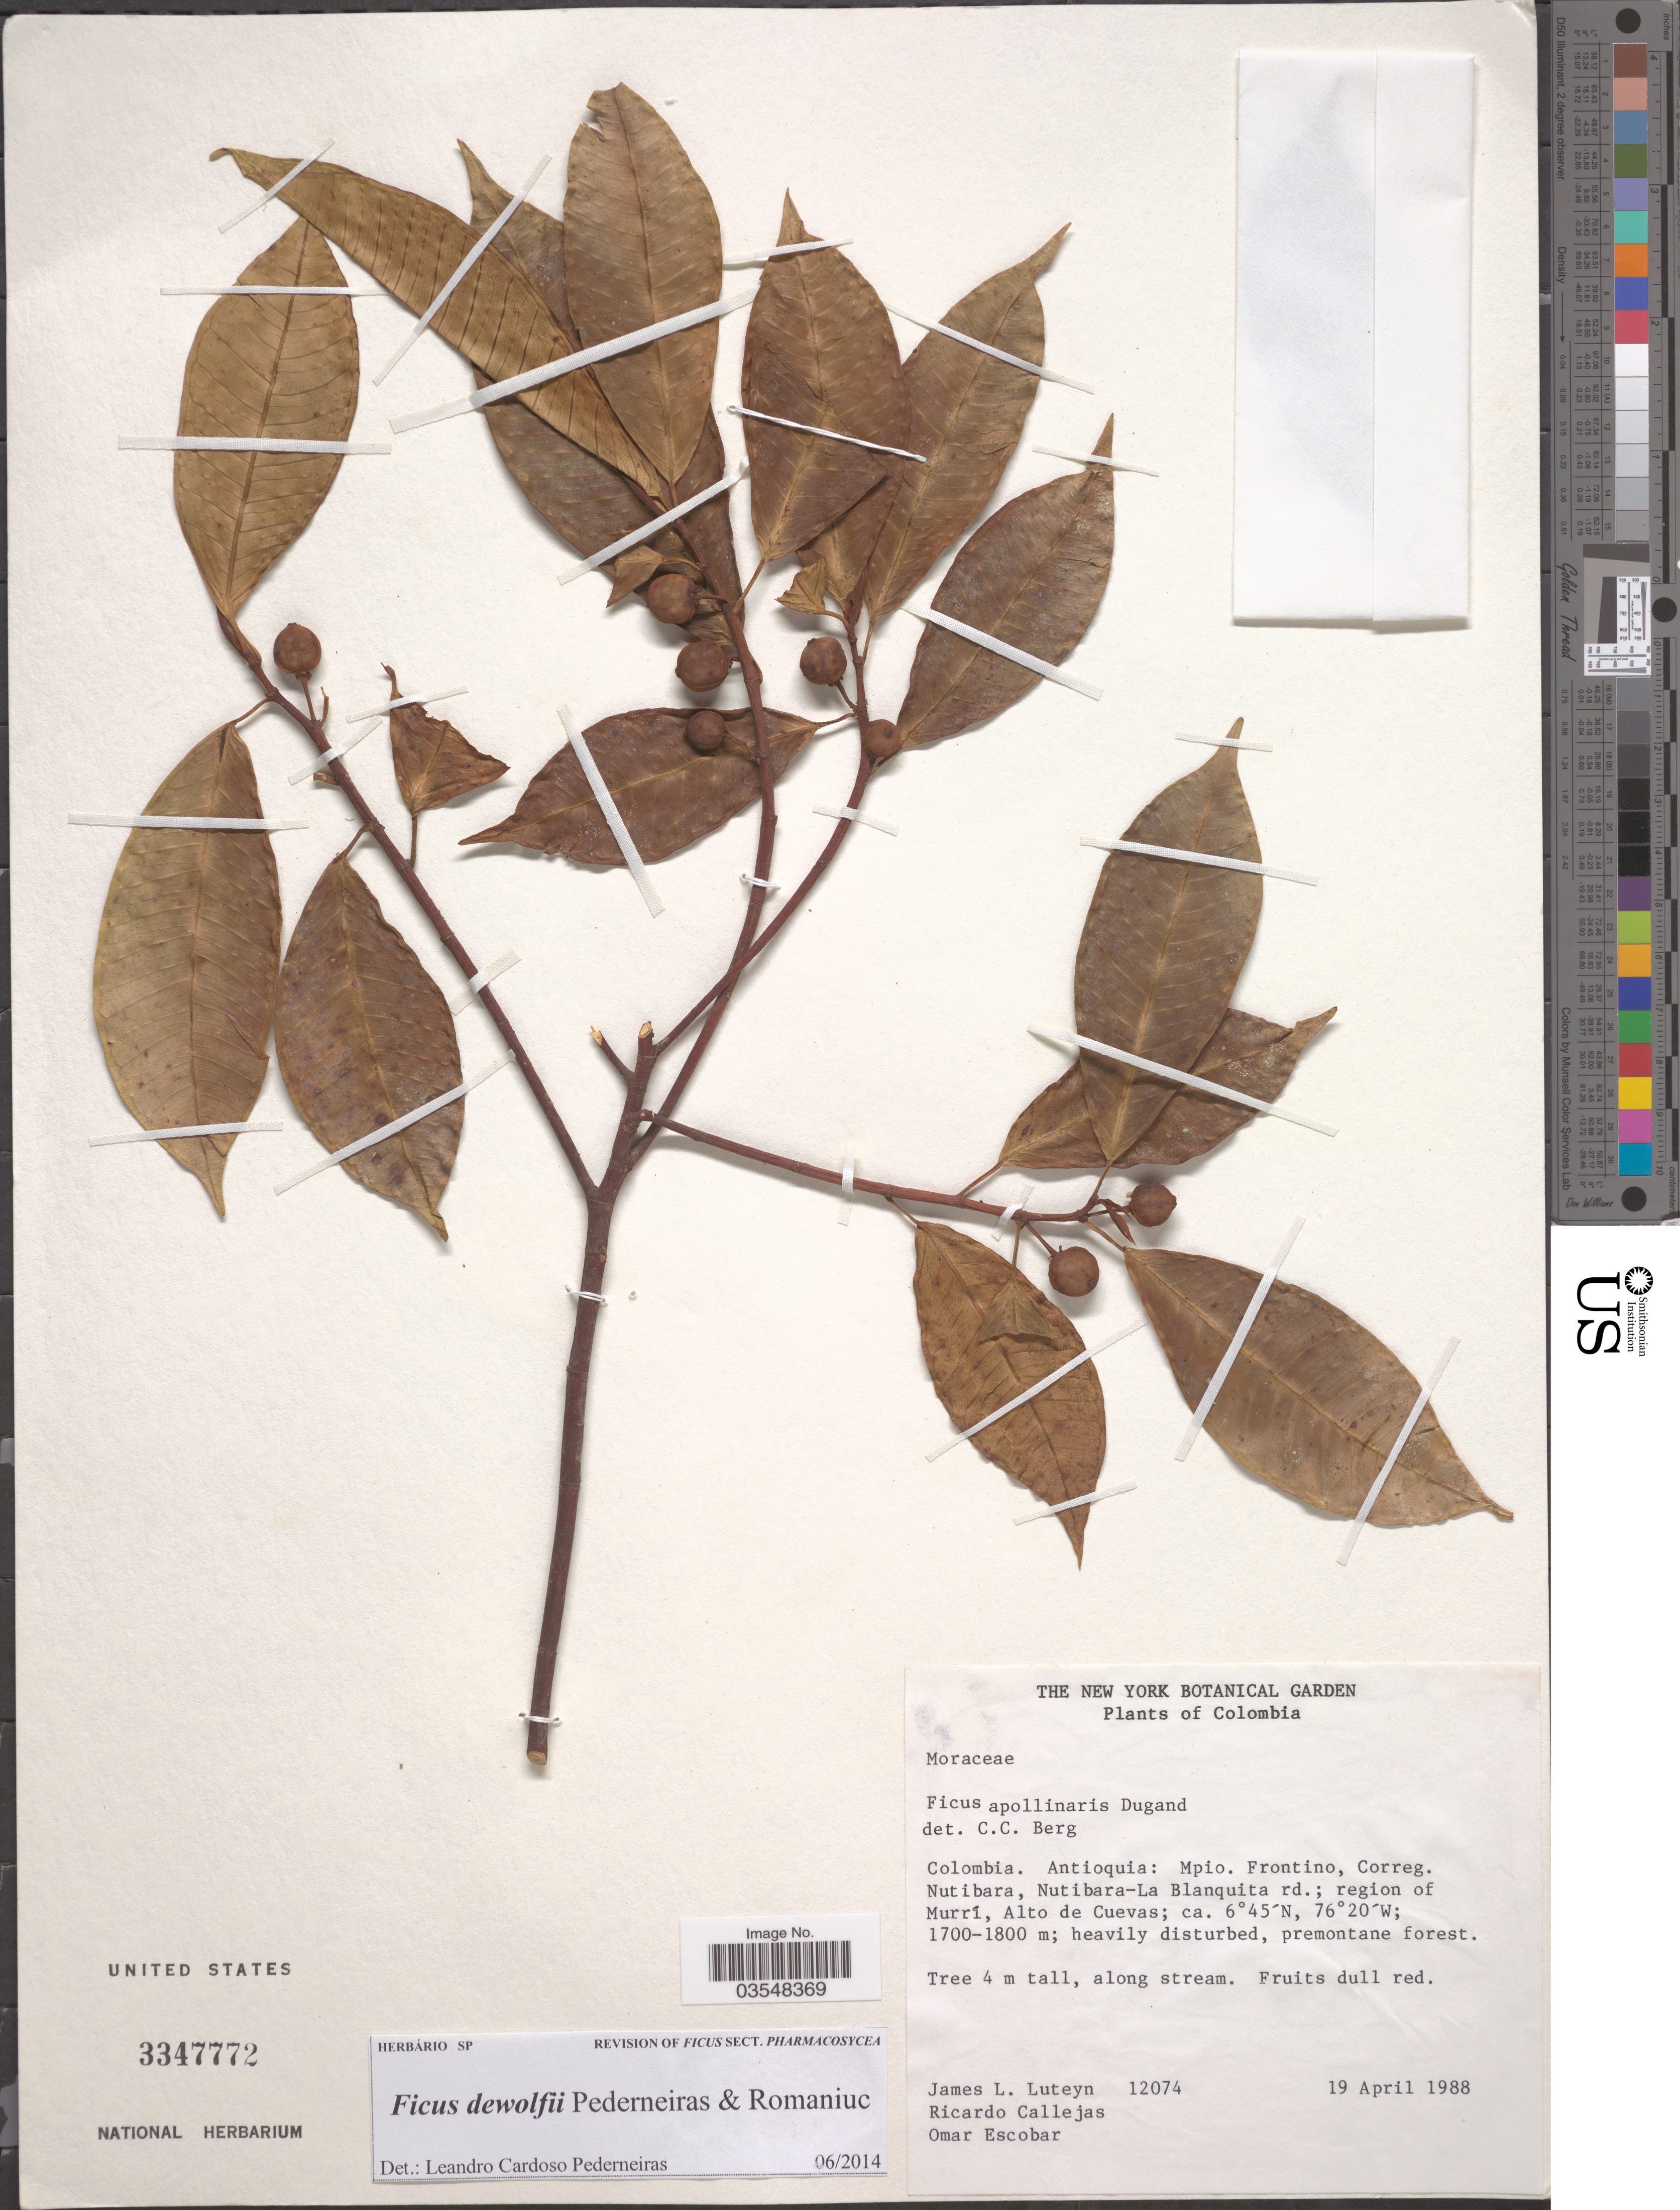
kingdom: Plantae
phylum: Tracheophyta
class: Magnoliopsida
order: Rosales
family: Moraceae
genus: Ficus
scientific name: Ficus dewolfii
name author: Pedern. & Romaniuc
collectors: J. L. Luteyn, R. Callejas & O. D. Escobar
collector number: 12074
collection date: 1988-04-19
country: Colombia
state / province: Antioquia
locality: Mpio. Frontino, Correg. Nutibara, Nutibara-La Blanquita rd.; region of Murrí, Alto de Cuevas.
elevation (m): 1700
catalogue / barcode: US 3347772